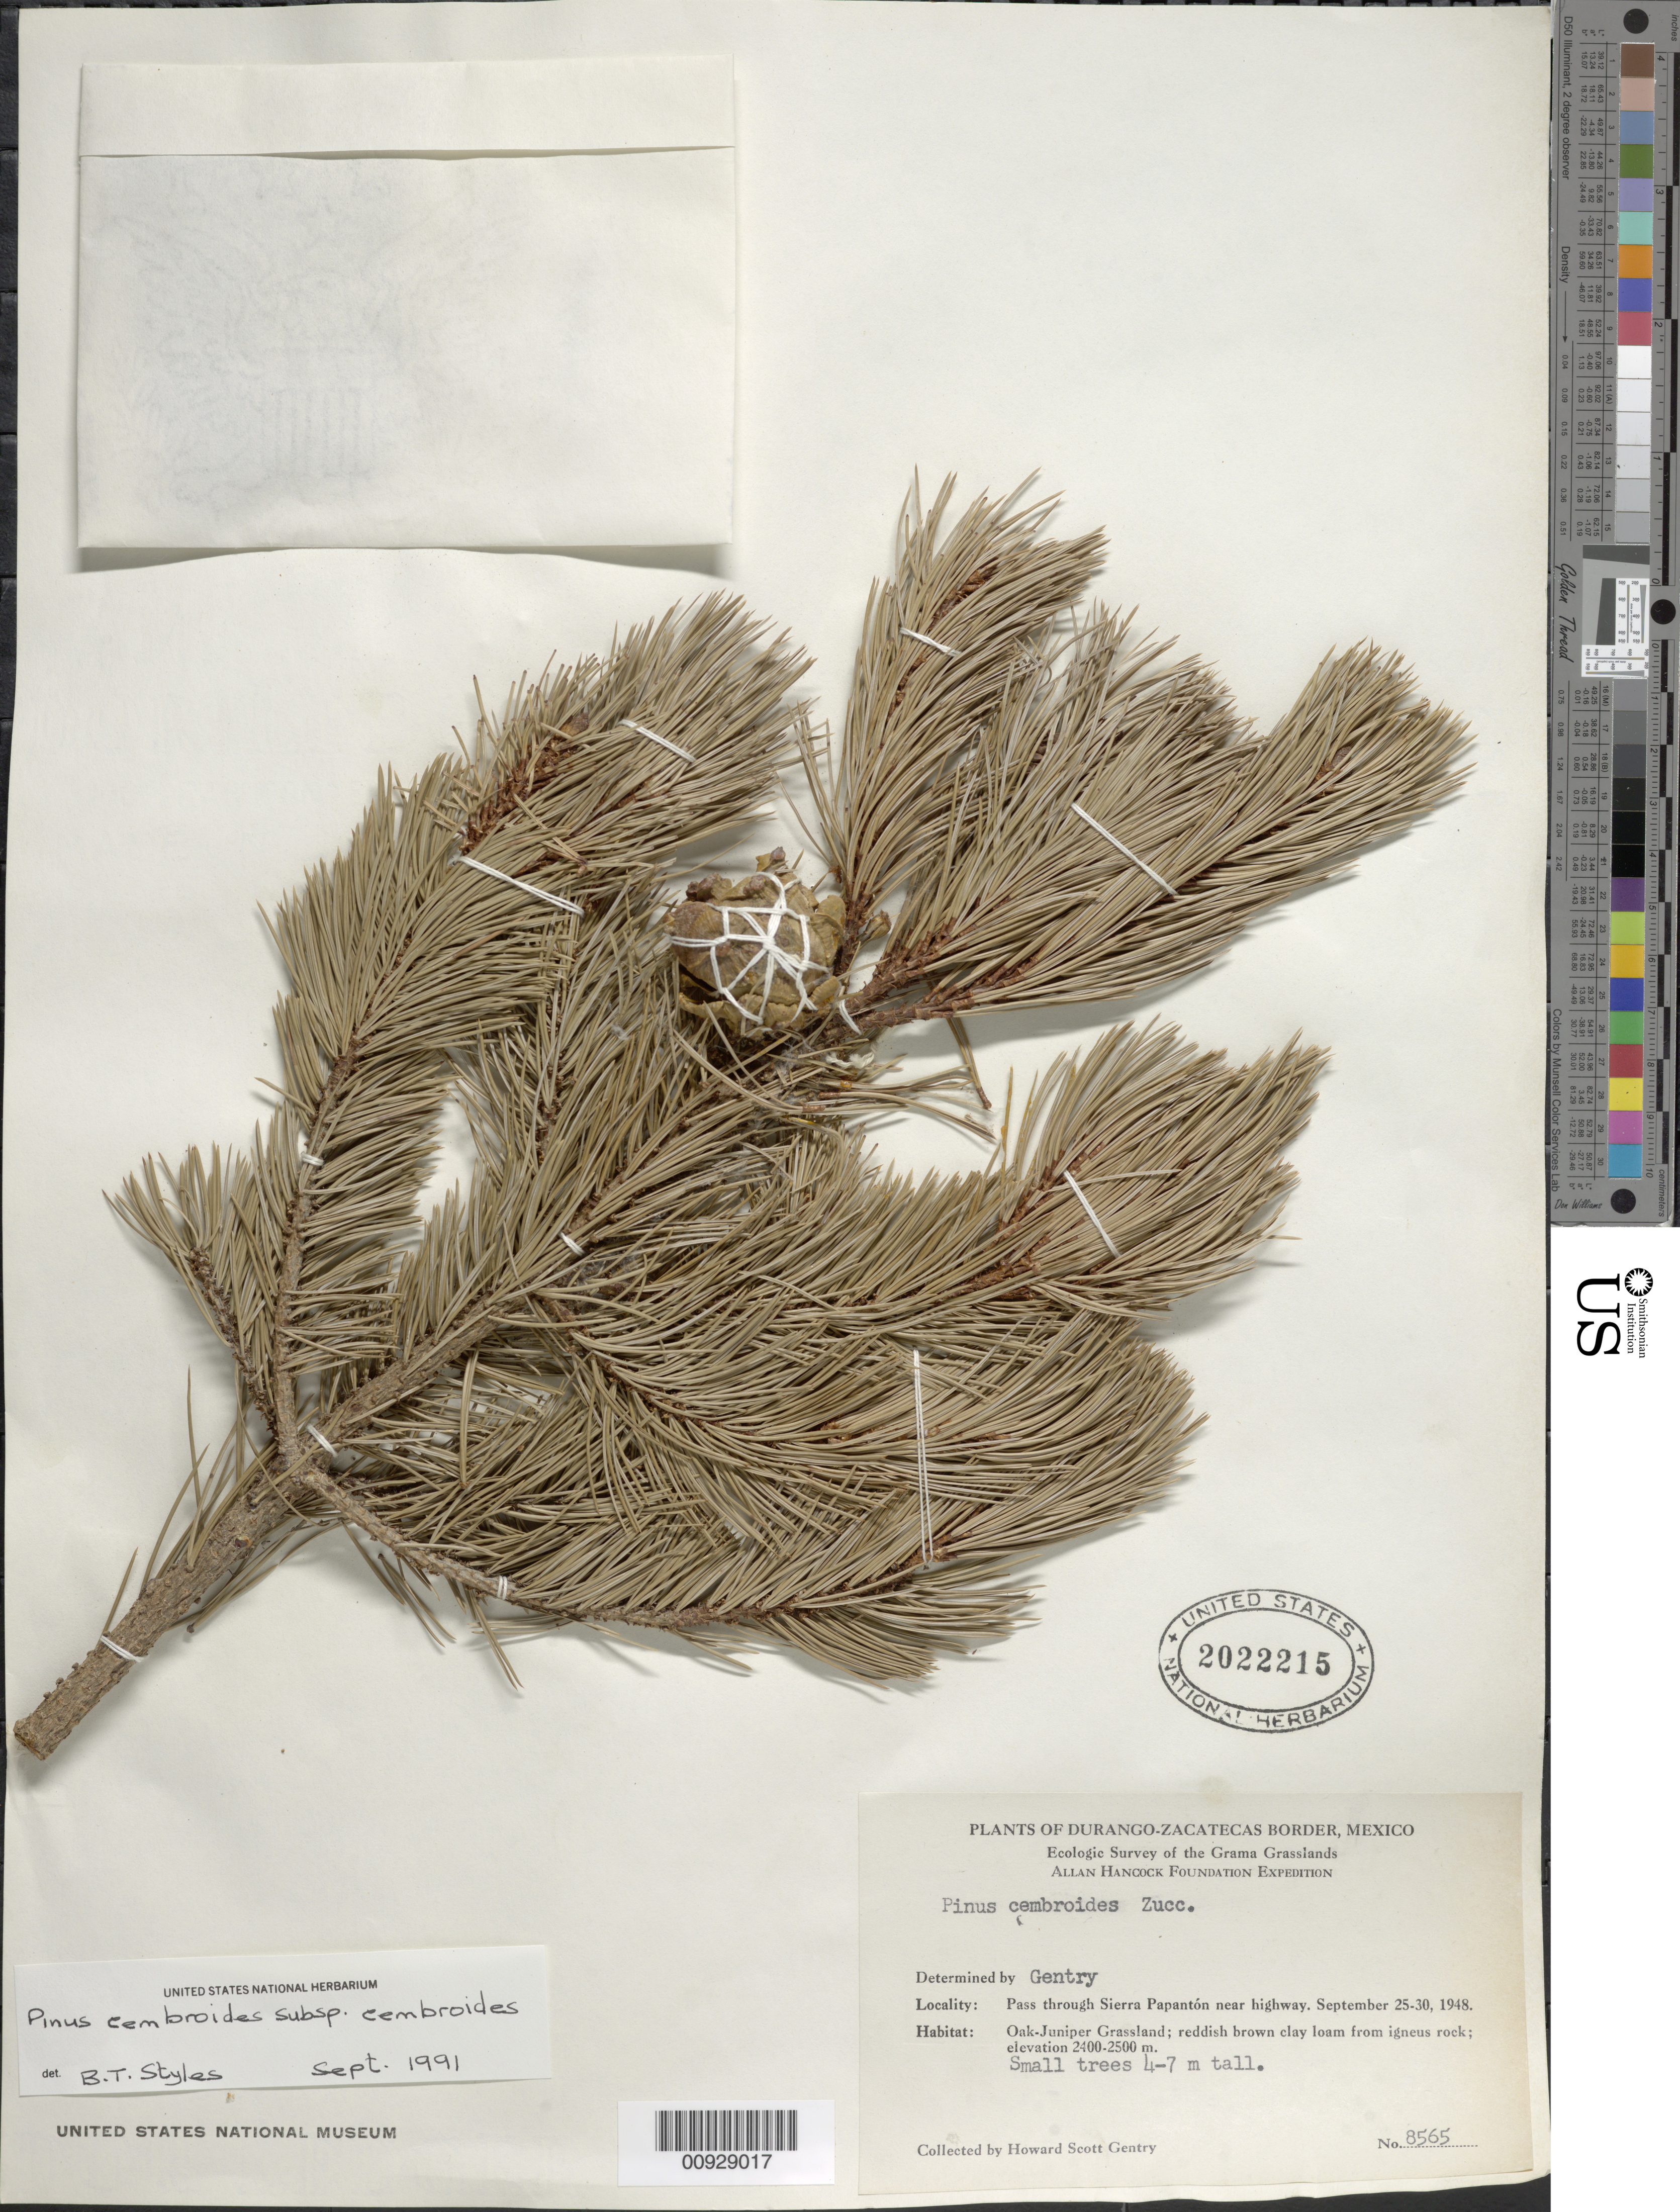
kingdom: Plantae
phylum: Tracheophyta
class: Pinopsida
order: Pinales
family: Pinaceae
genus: Pinus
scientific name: Pinus cembroides subsp. cembroides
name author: Zucc.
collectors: H. S. Gentry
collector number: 8565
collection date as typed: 25 Sep 1948 to 30 Sep 1948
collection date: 1948-09-25/1948-09-30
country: Mexico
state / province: Durango / Zacatecas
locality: Pass through Sierra Papantón near highway. Durango-Zacatecas border.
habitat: Oak-Juniper Grassland; reddish brown clay loam from igneous rock.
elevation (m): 2500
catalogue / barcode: US 2022215